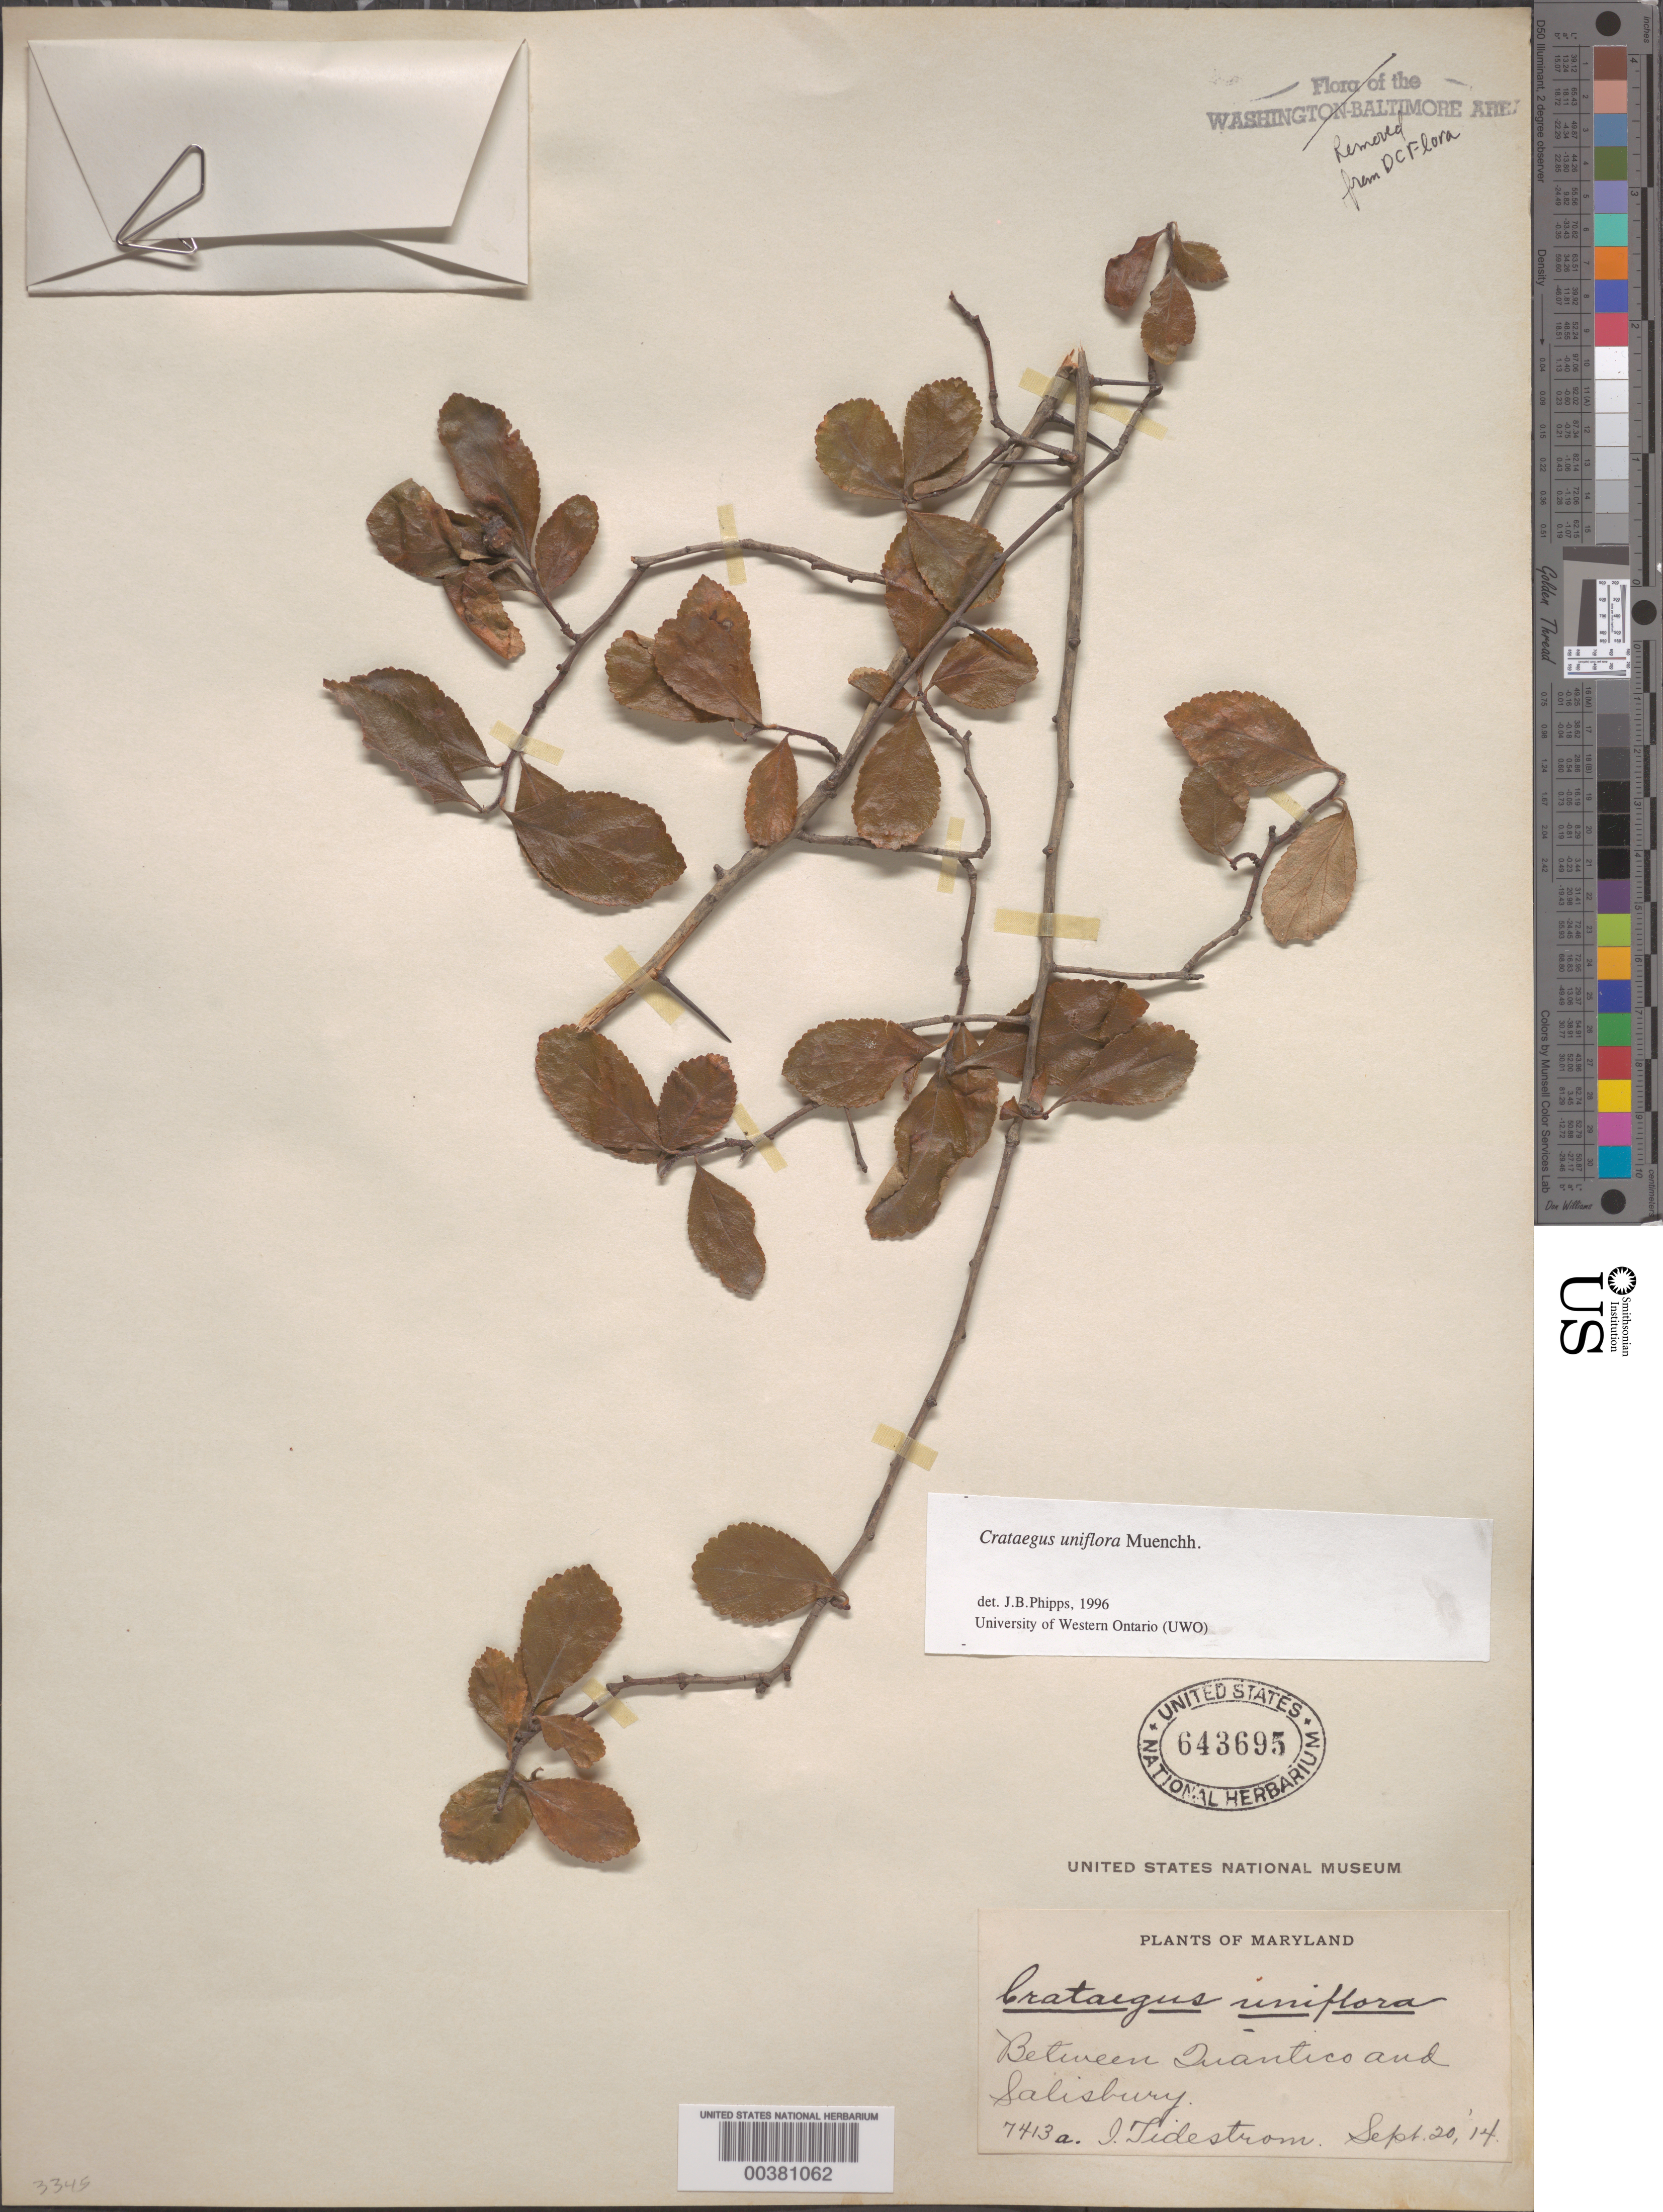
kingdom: Plantae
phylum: Tracheophyta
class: Magnoliopsida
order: Rosales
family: Rosaceae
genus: Crataegus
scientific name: Crataegus uniflora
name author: Münchh.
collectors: I. F. Tidestrom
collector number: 7413a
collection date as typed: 20 Sep 1914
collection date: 1914-09-20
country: United States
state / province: Maryland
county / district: Wicomico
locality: Between quantico and salisbury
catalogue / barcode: US 643695